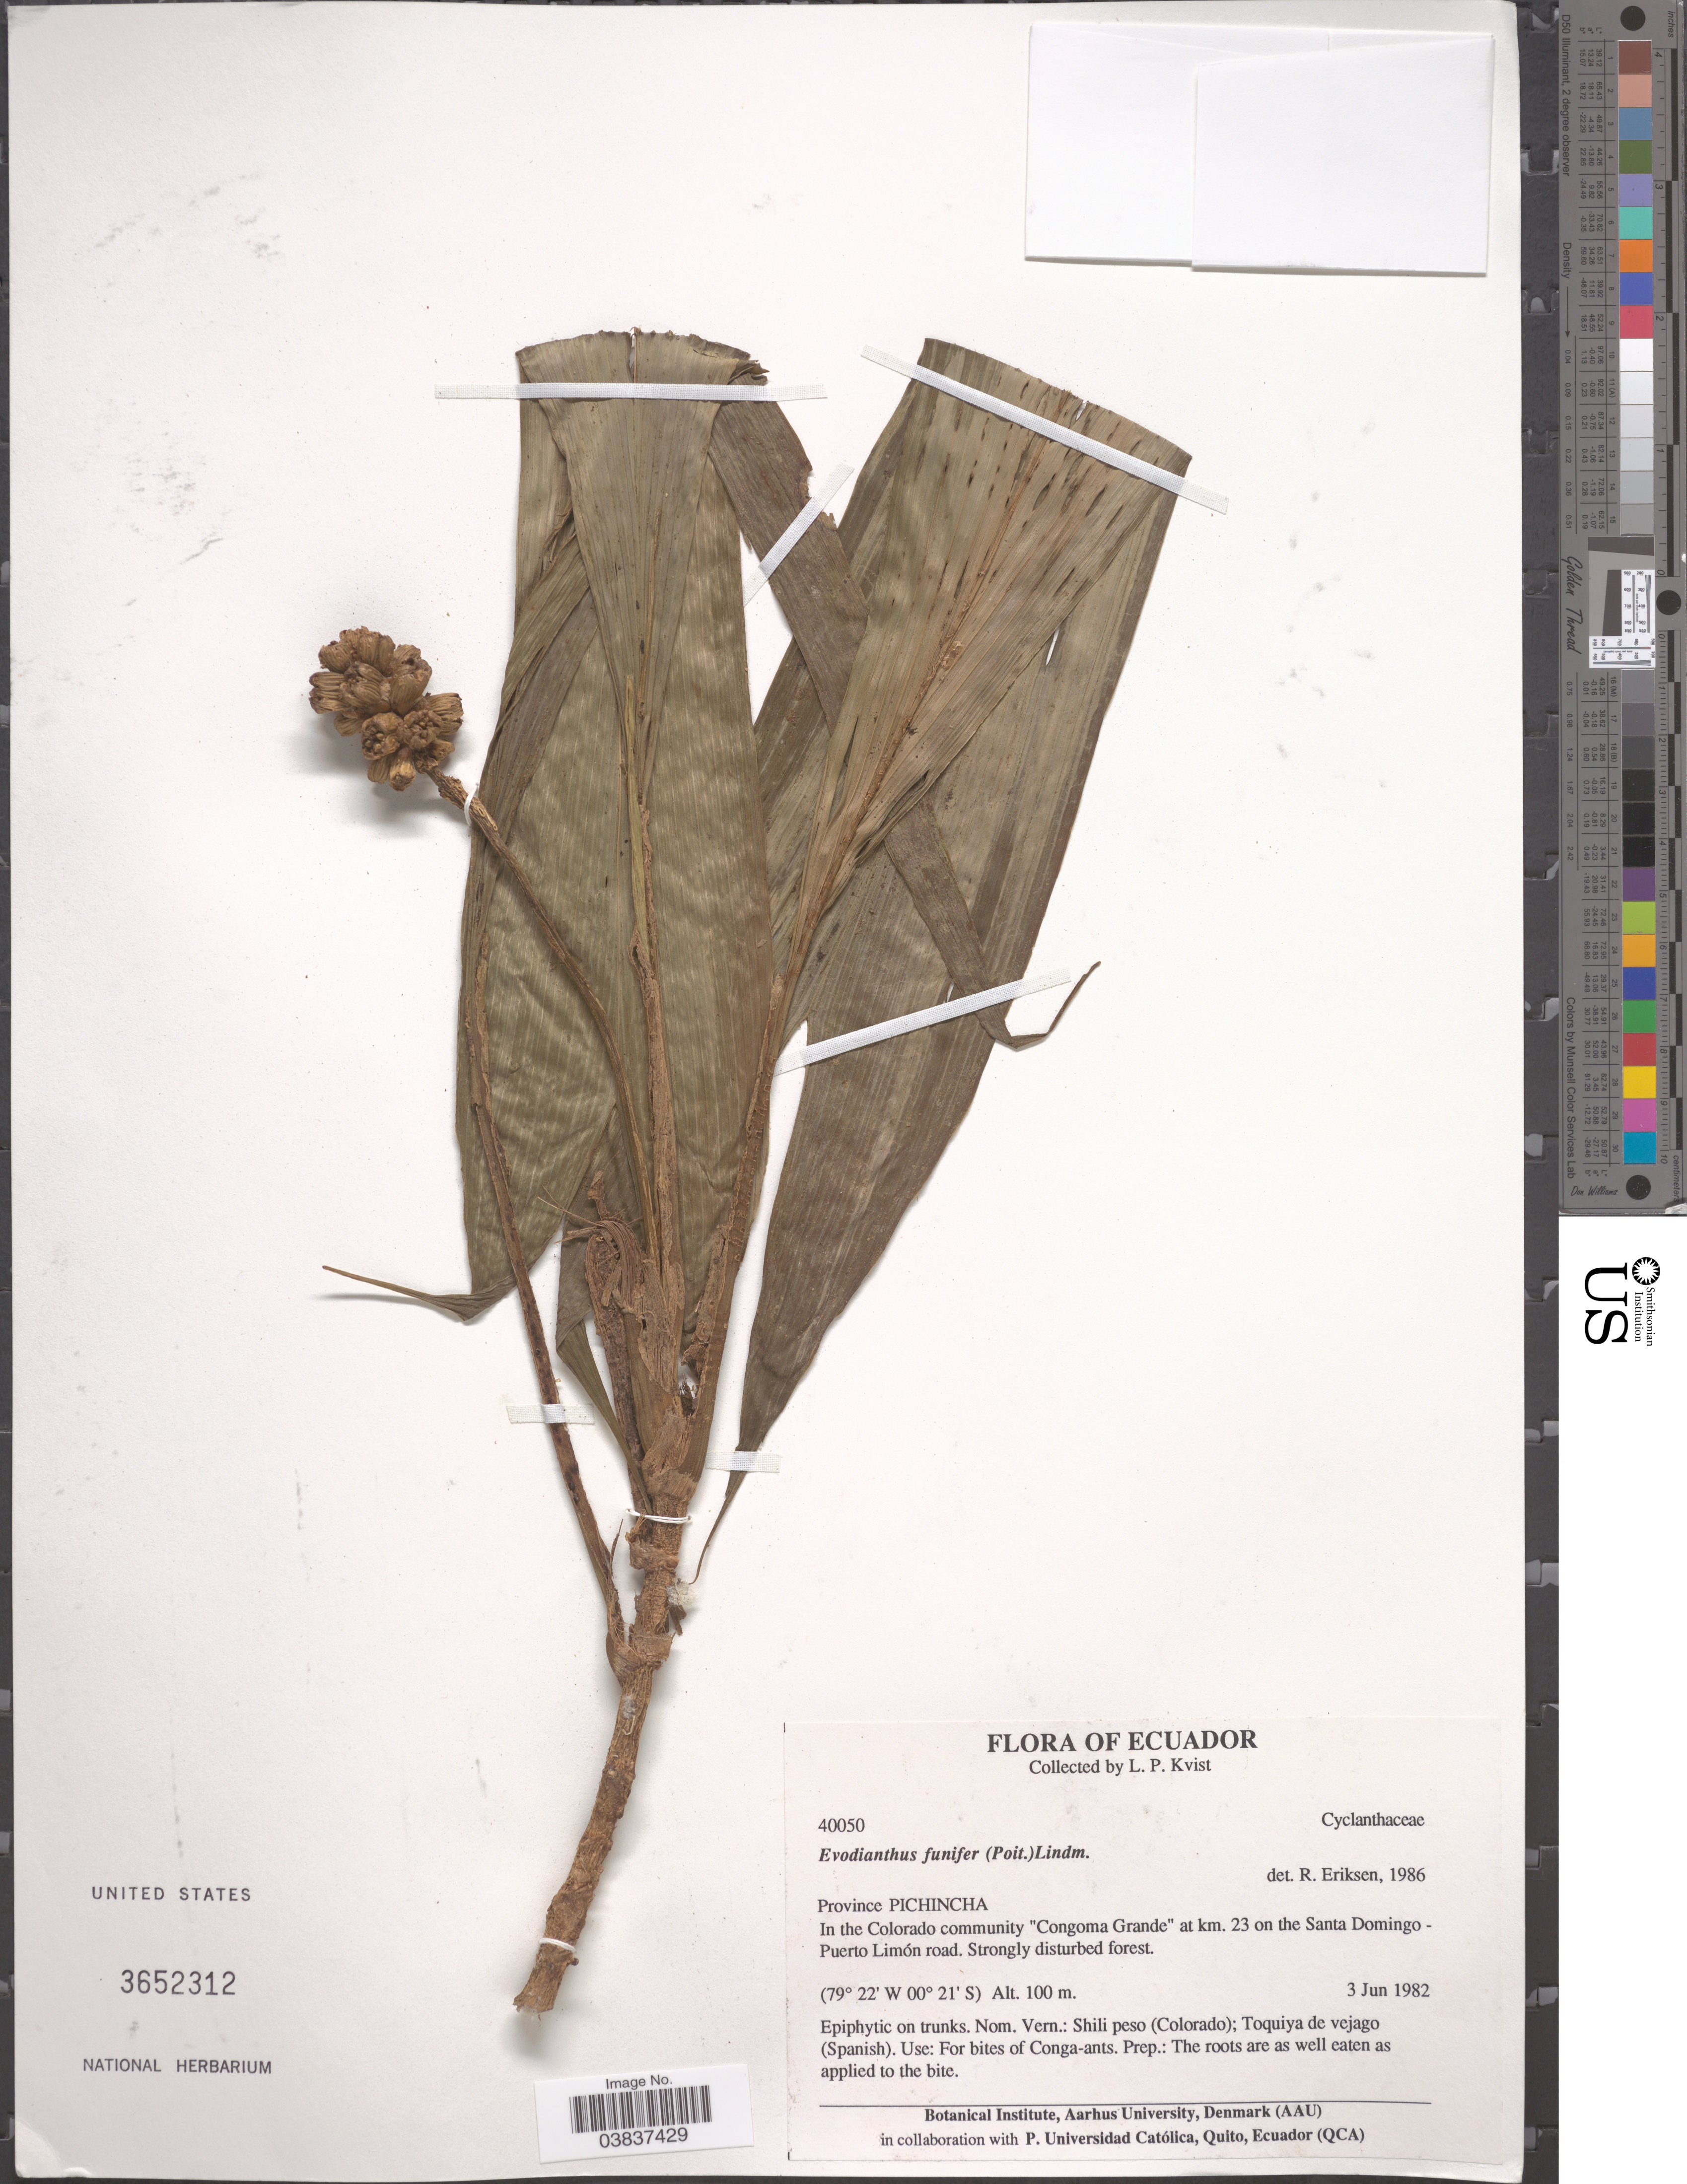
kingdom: Plantae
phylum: Tracheophyta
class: Liliopsida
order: Pandanales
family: Cyclanthaceae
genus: Evodianthus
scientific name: Evodianthus funifer subsp. funifer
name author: (Poit.) Lindm.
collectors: L. P. Kvist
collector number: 40050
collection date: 1982-06-03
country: Ecuador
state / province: Pichincha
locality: In the Colorado community "Congoma Grande" at km. 23 on the Santa Domingo-Puerto Limón road.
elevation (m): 100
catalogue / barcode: US 3652312